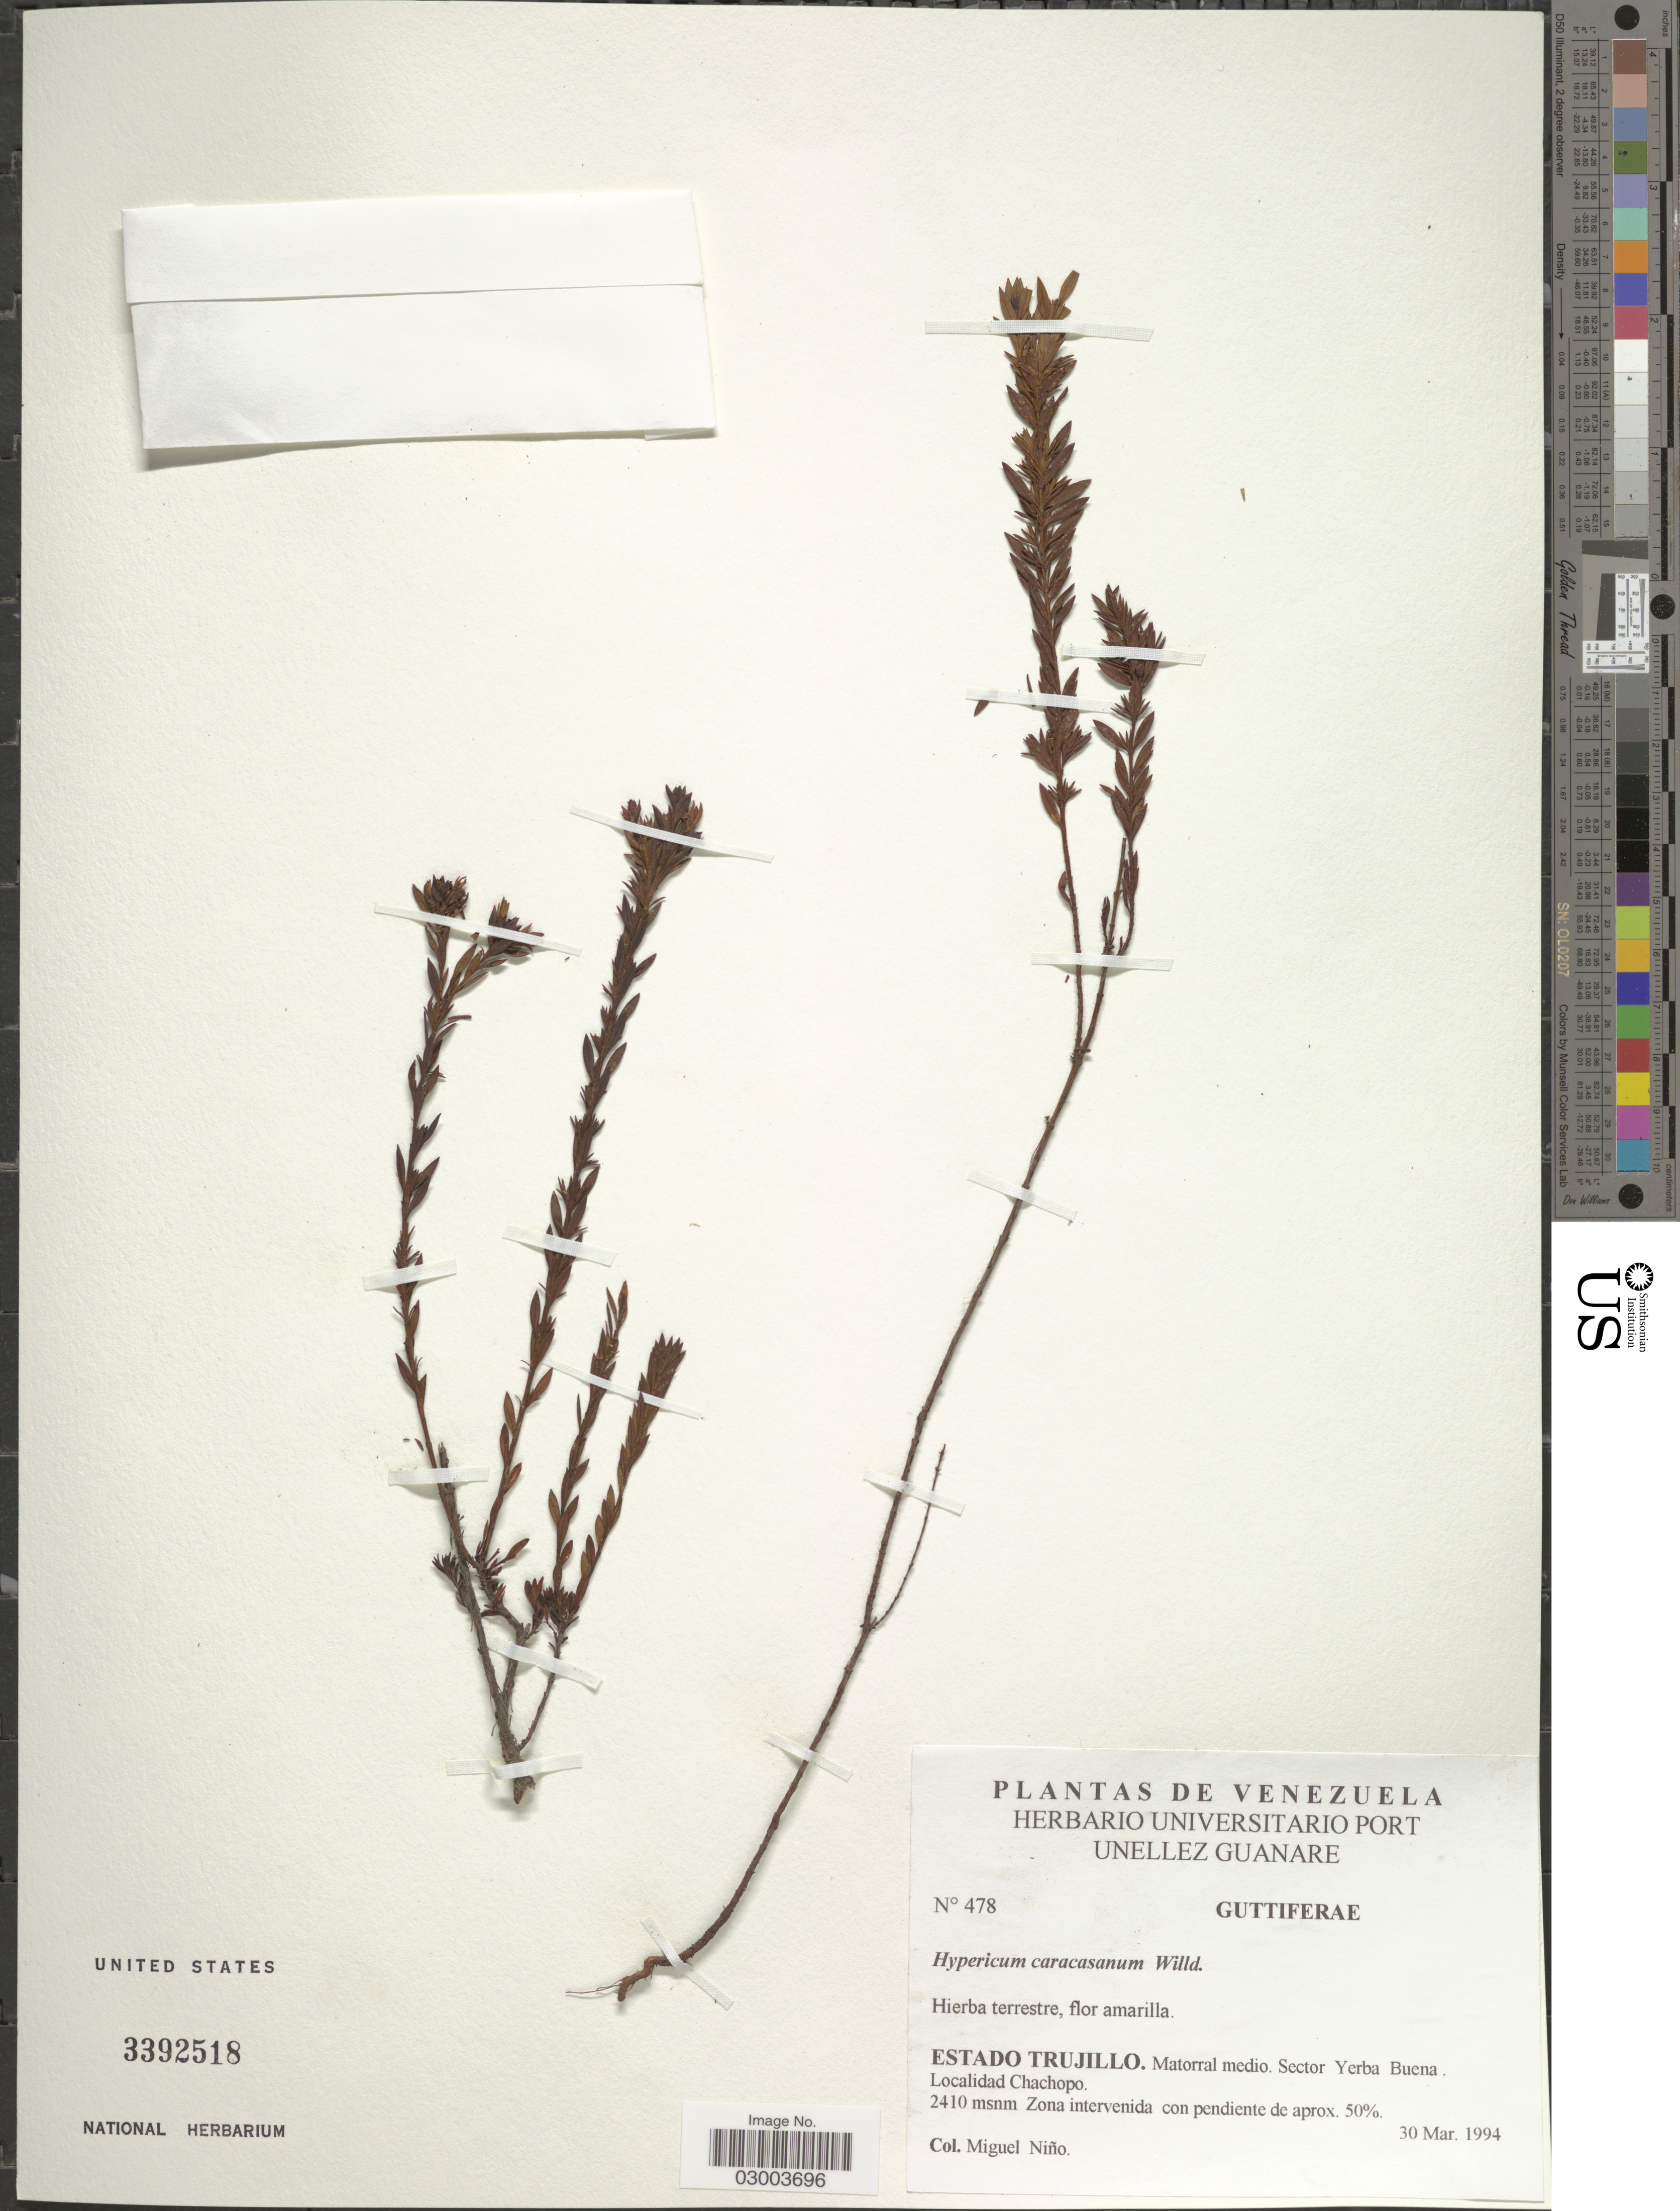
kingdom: Plantae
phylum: Tracheophyta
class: Magnoliopsida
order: Malpighiales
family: Hypericaceae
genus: Hypericum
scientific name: Hypericum caracasanum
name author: Willd.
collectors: S. M. Niño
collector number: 478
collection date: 1994-03-30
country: Venezuela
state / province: Trujillo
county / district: Trujillo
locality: Sector Yerba Buena. Localidad Chachopo.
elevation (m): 2410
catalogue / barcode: US 3392518